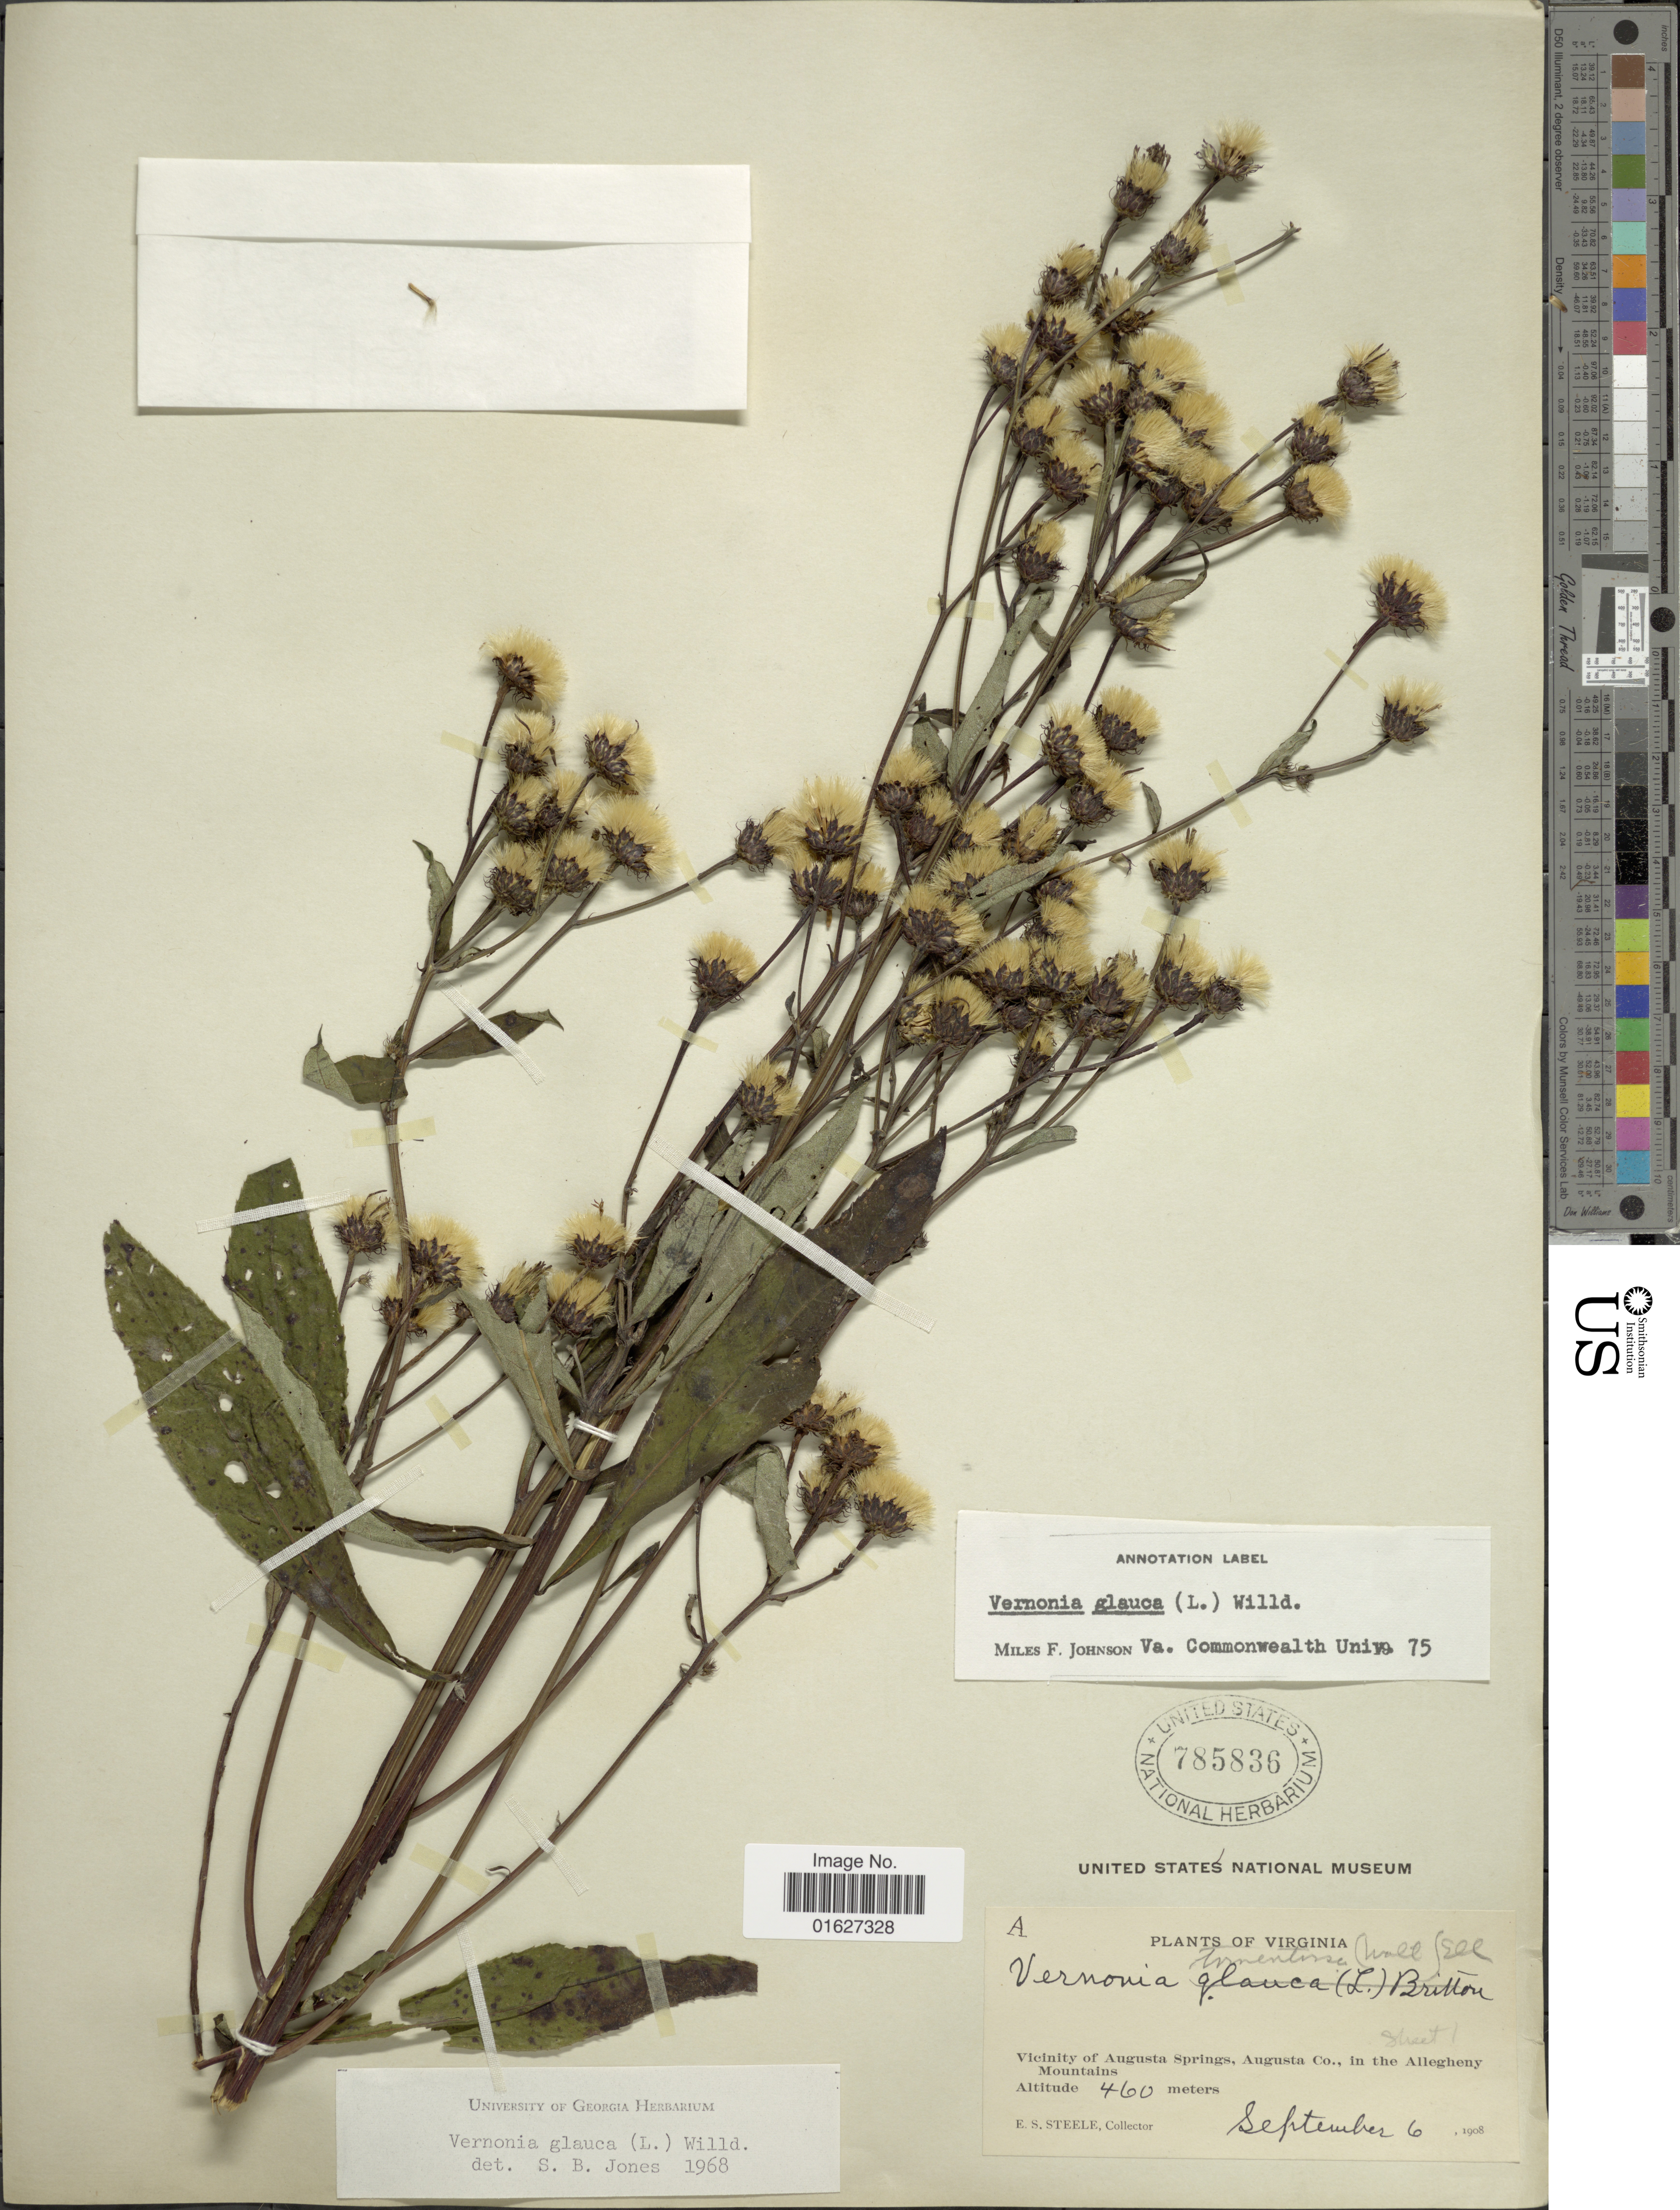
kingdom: Plantae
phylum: Tracheophyta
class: Magnoliopsida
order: Asterales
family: Asteraceae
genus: Vernonia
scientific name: Vernonia glauca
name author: (L.) Willd.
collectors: E. Steele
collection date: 1908-09-06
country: United States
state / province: Virginia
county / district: Augusta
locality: Vicinity of Augusta Springs, Augusta Co., in the Allegheny Mountains.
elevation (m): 460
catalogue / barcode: US 785836